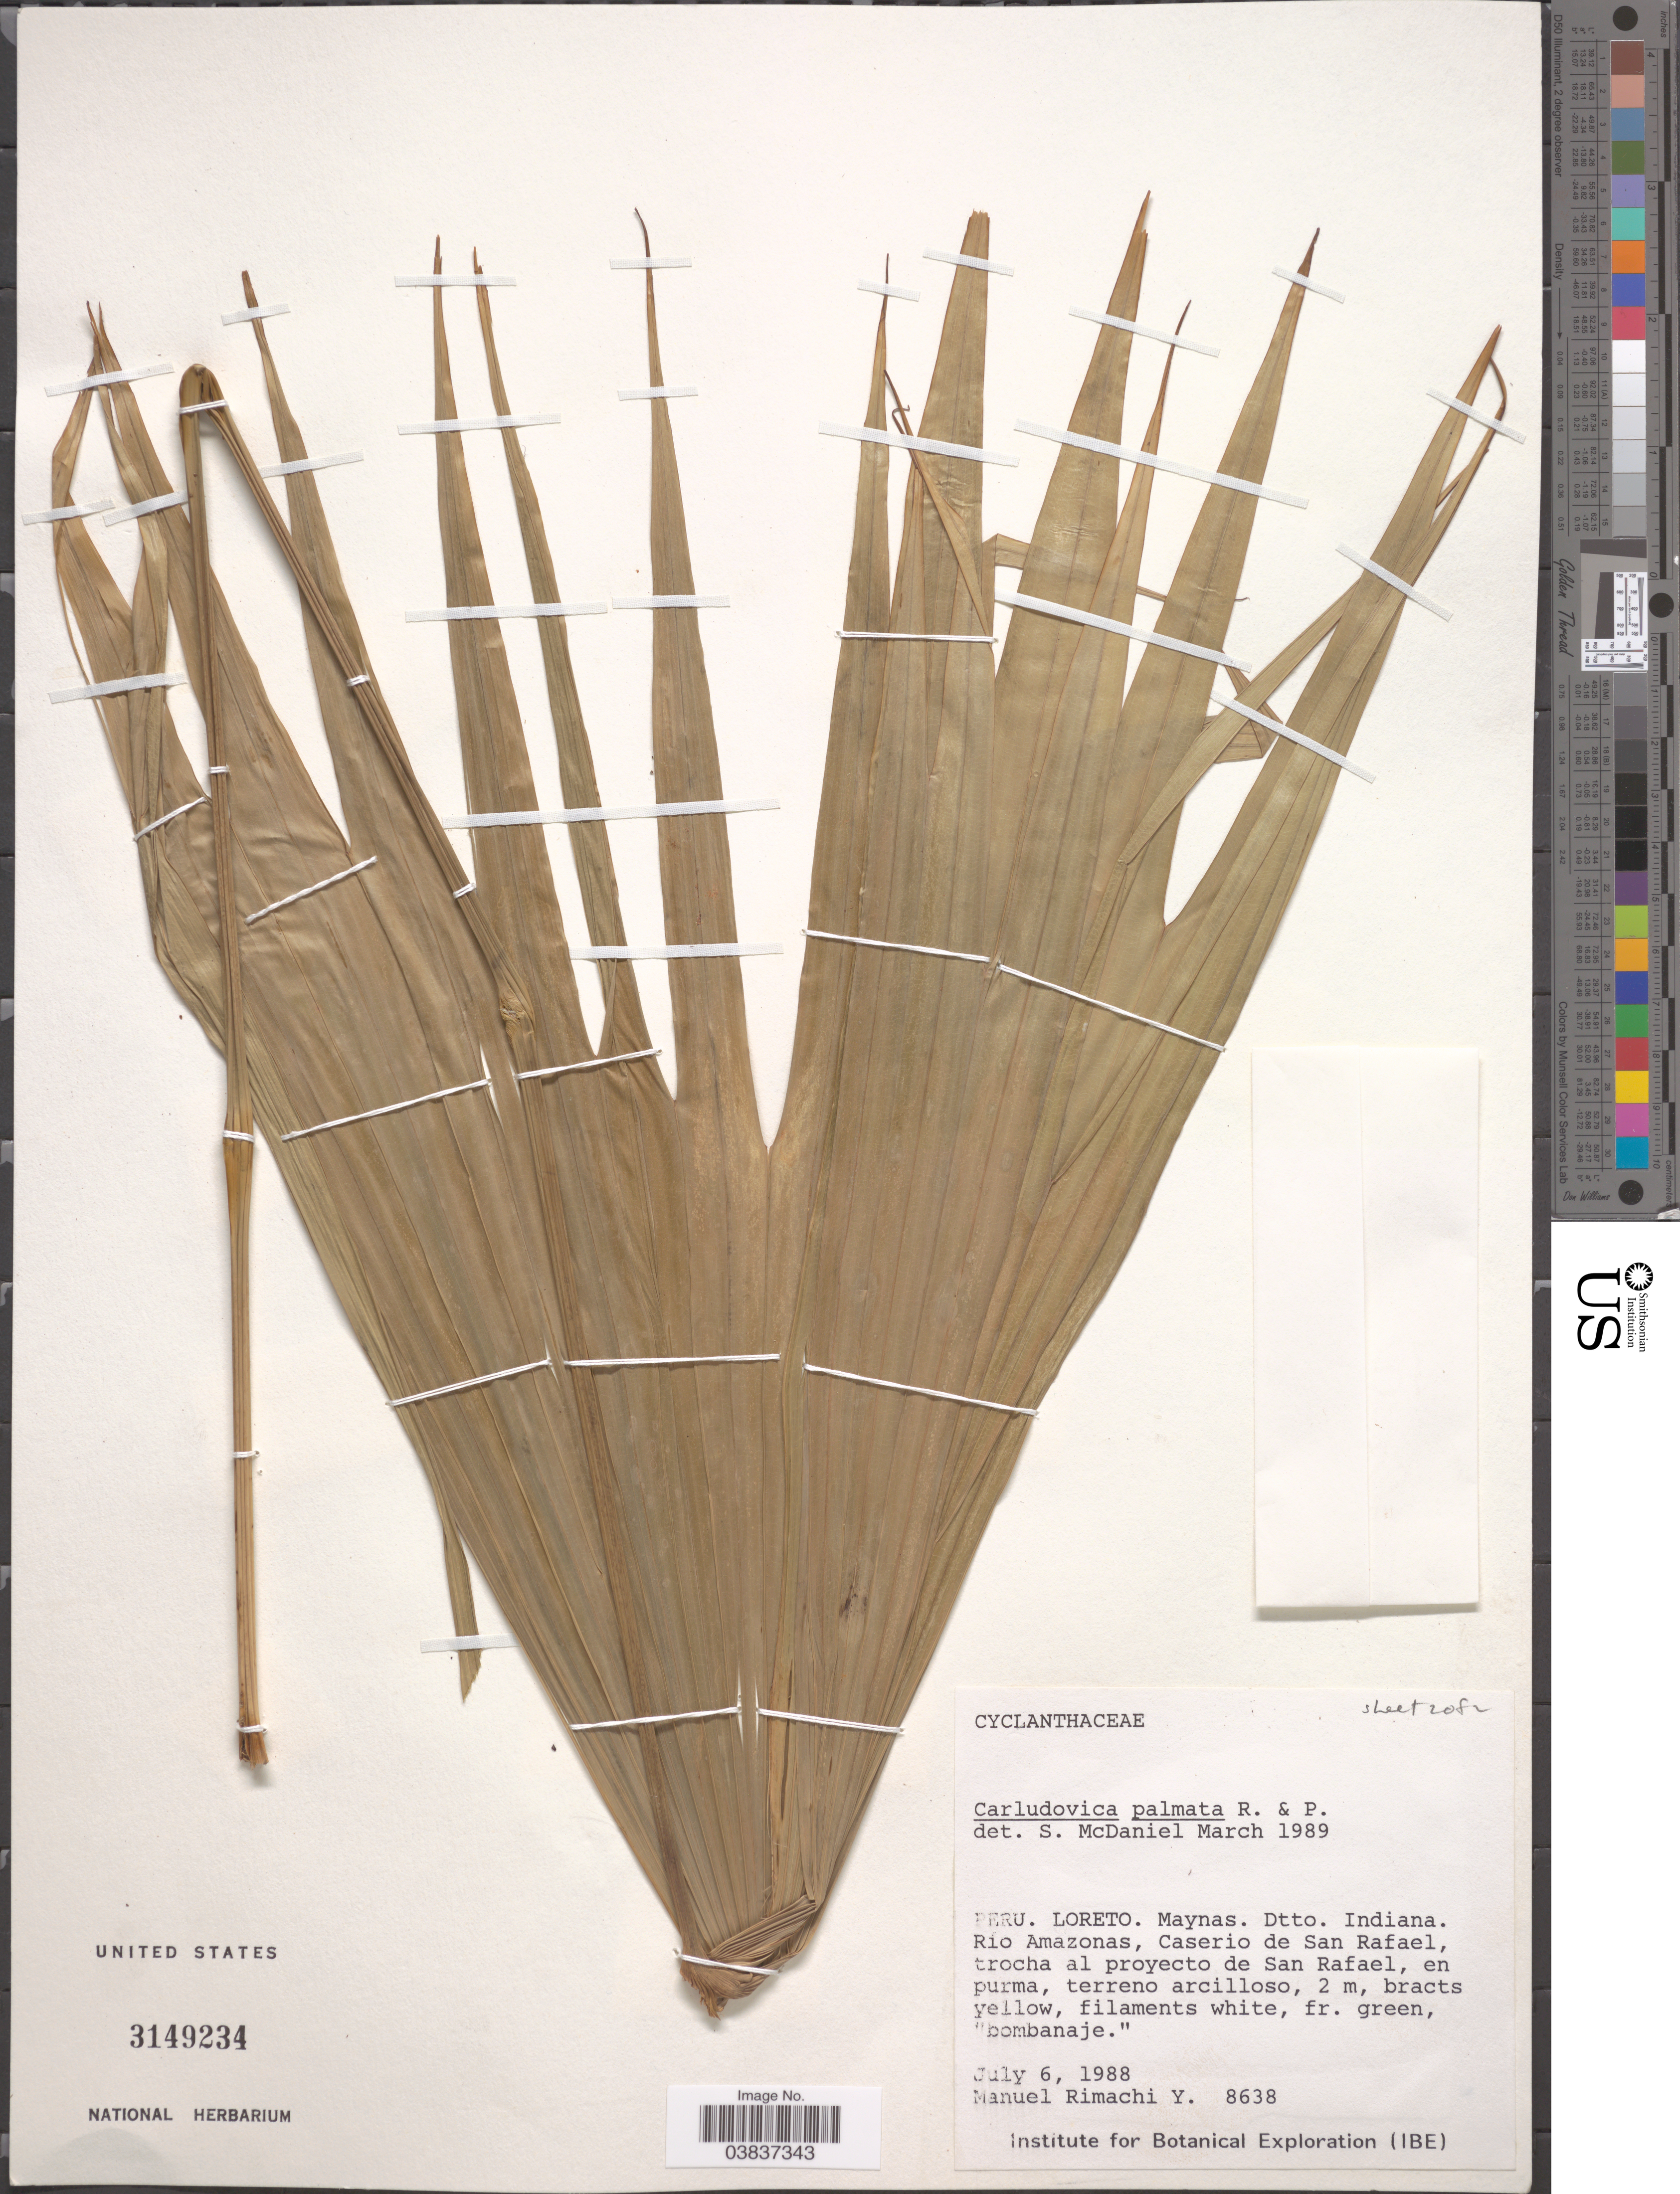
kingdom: Plantae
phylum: Tracheophyta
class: Liliopsida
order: Pandanales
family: Cyclanthaceae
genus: Carludovica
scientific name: Carludovica palmata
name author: Ruiz & Pav.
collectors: M. Rimachi Y.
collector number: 8638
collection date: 1988-07-06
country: Peru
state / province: Loreto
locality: Maynas. Dtto. Indiana. Río Amazonas, Caserio de San Rafael, trocha al proyecto de San Rafael.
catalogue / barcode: US 3149234